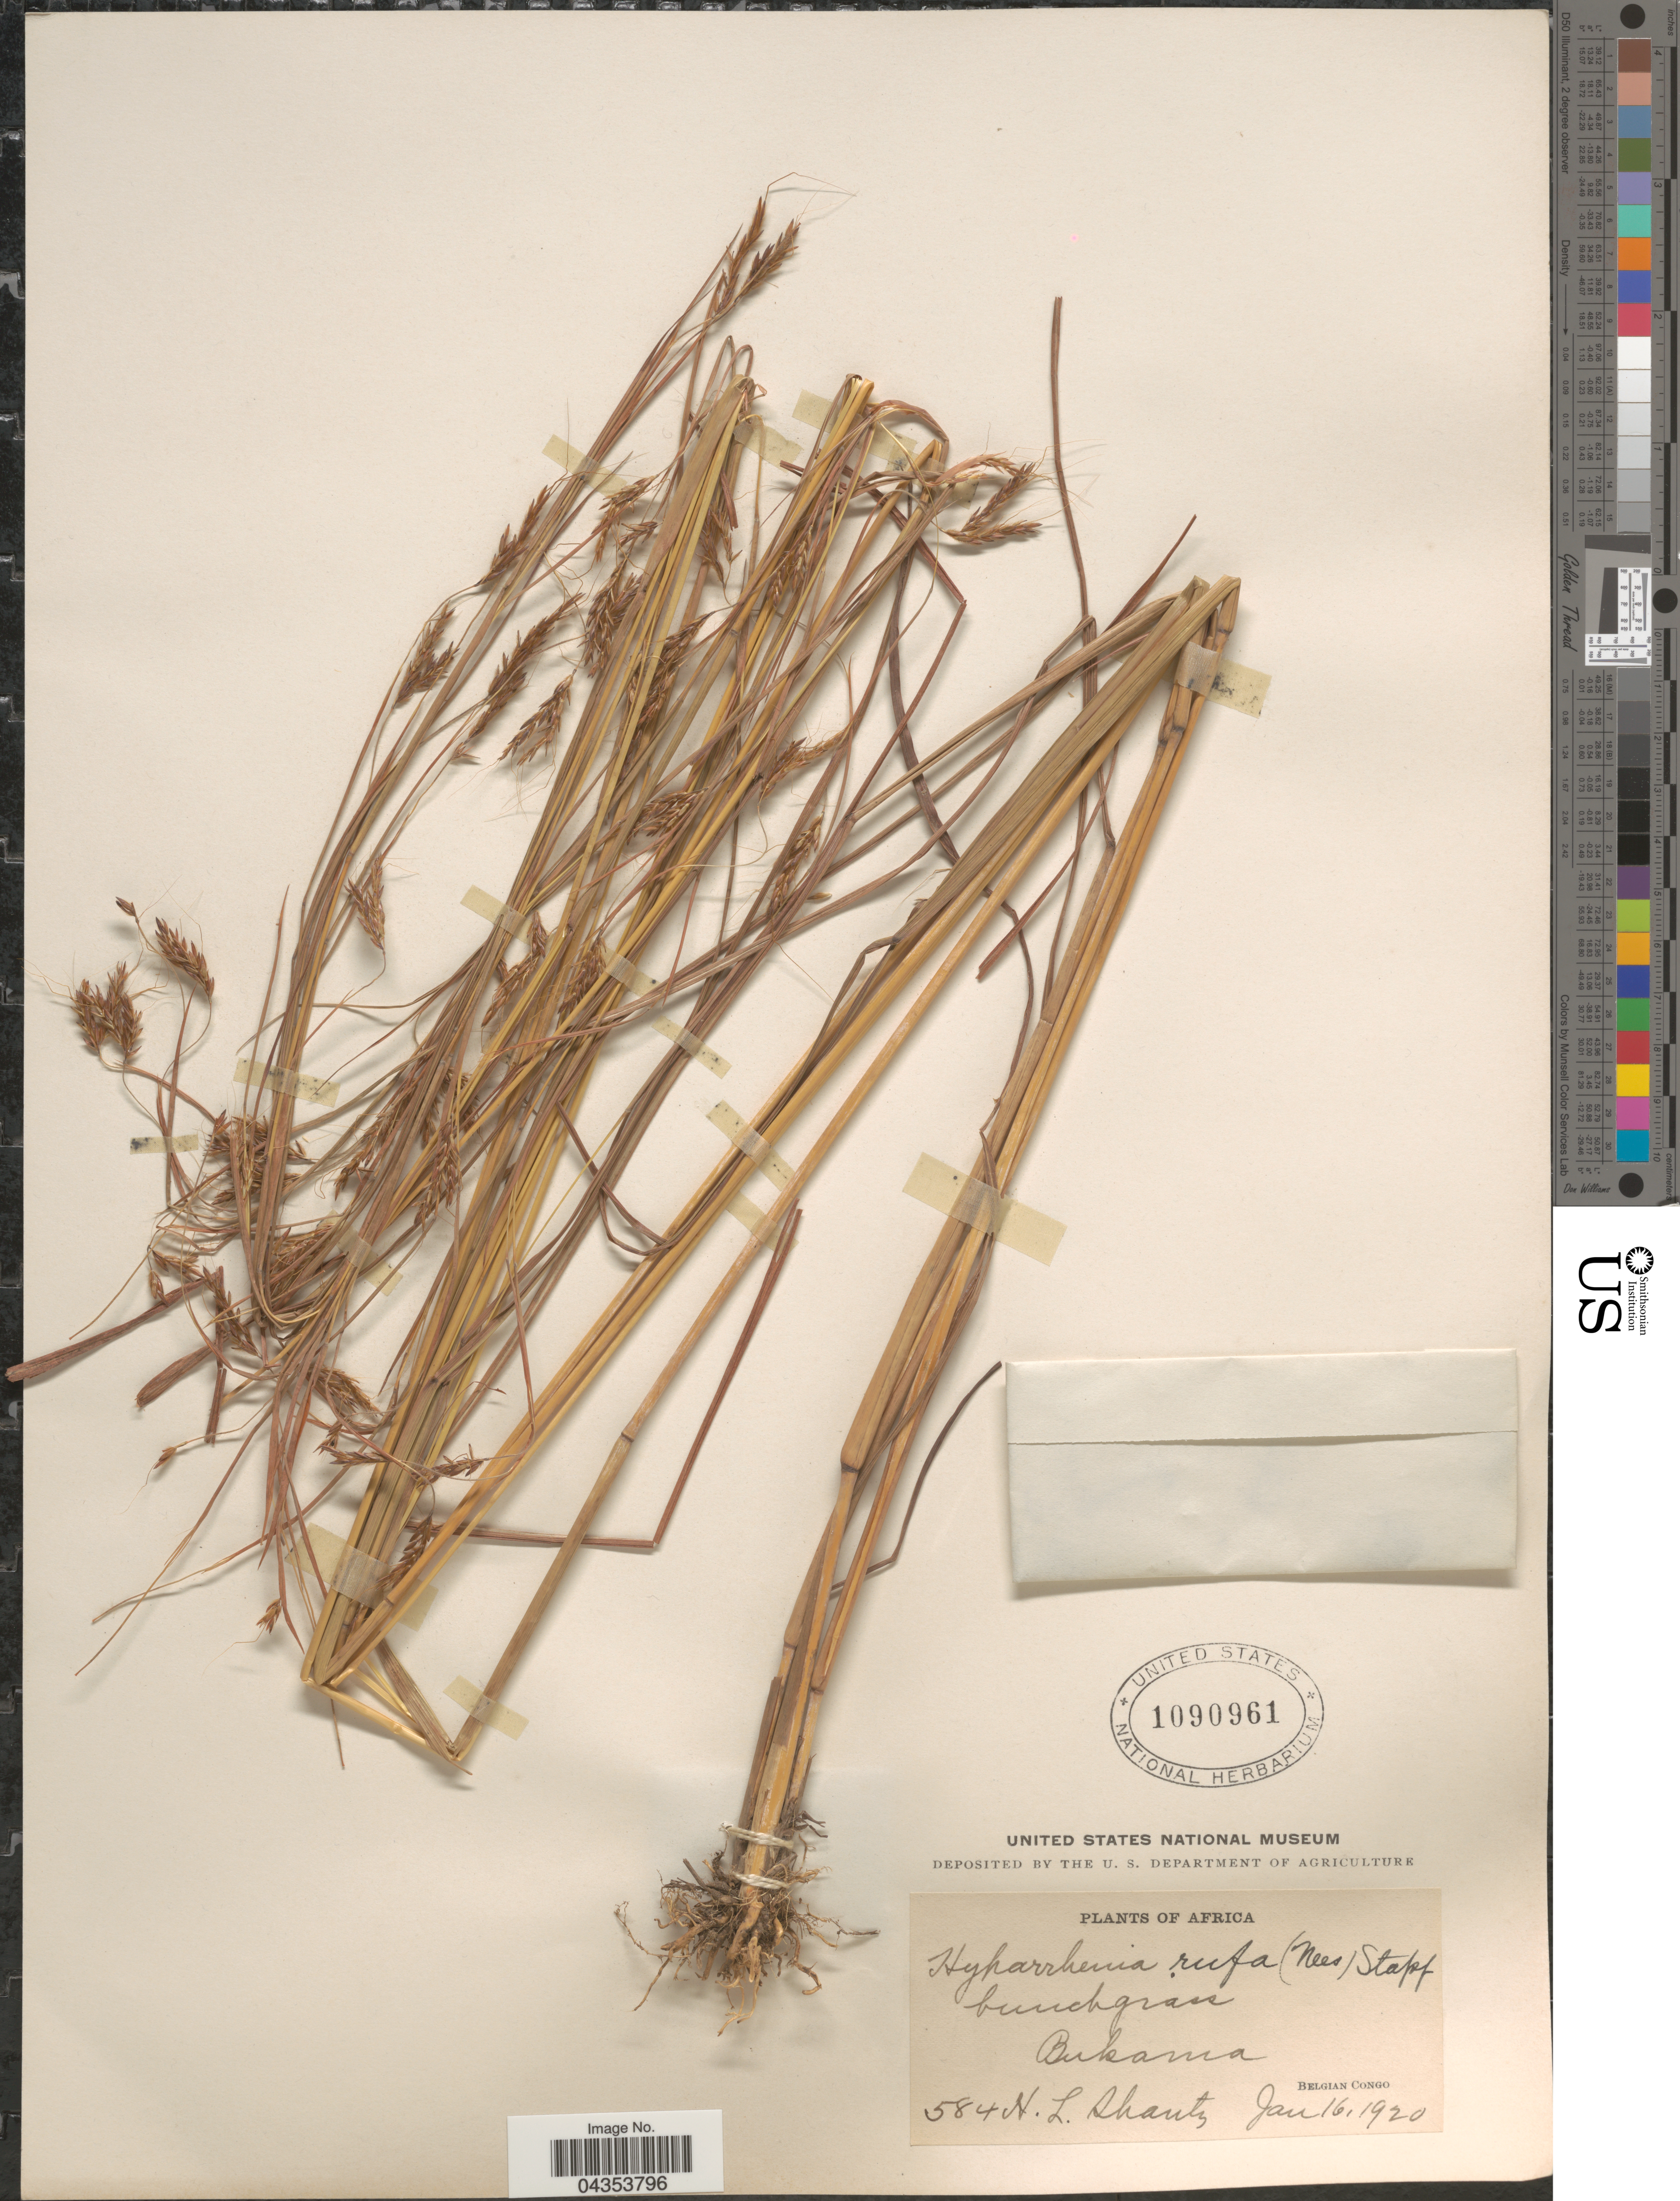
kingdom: Plantae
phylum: Tracheophyta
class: Liliopsida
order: Poales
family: Poaceae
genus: Hyparrhenia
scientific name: Hyparrhenia rufa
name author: (Nees) Stapf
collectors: H. Shantz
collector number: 584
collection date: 1920-01-16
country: Congo, Democratic Republic of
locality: Bukama. Belgian Congo.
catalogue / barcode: US 1090961